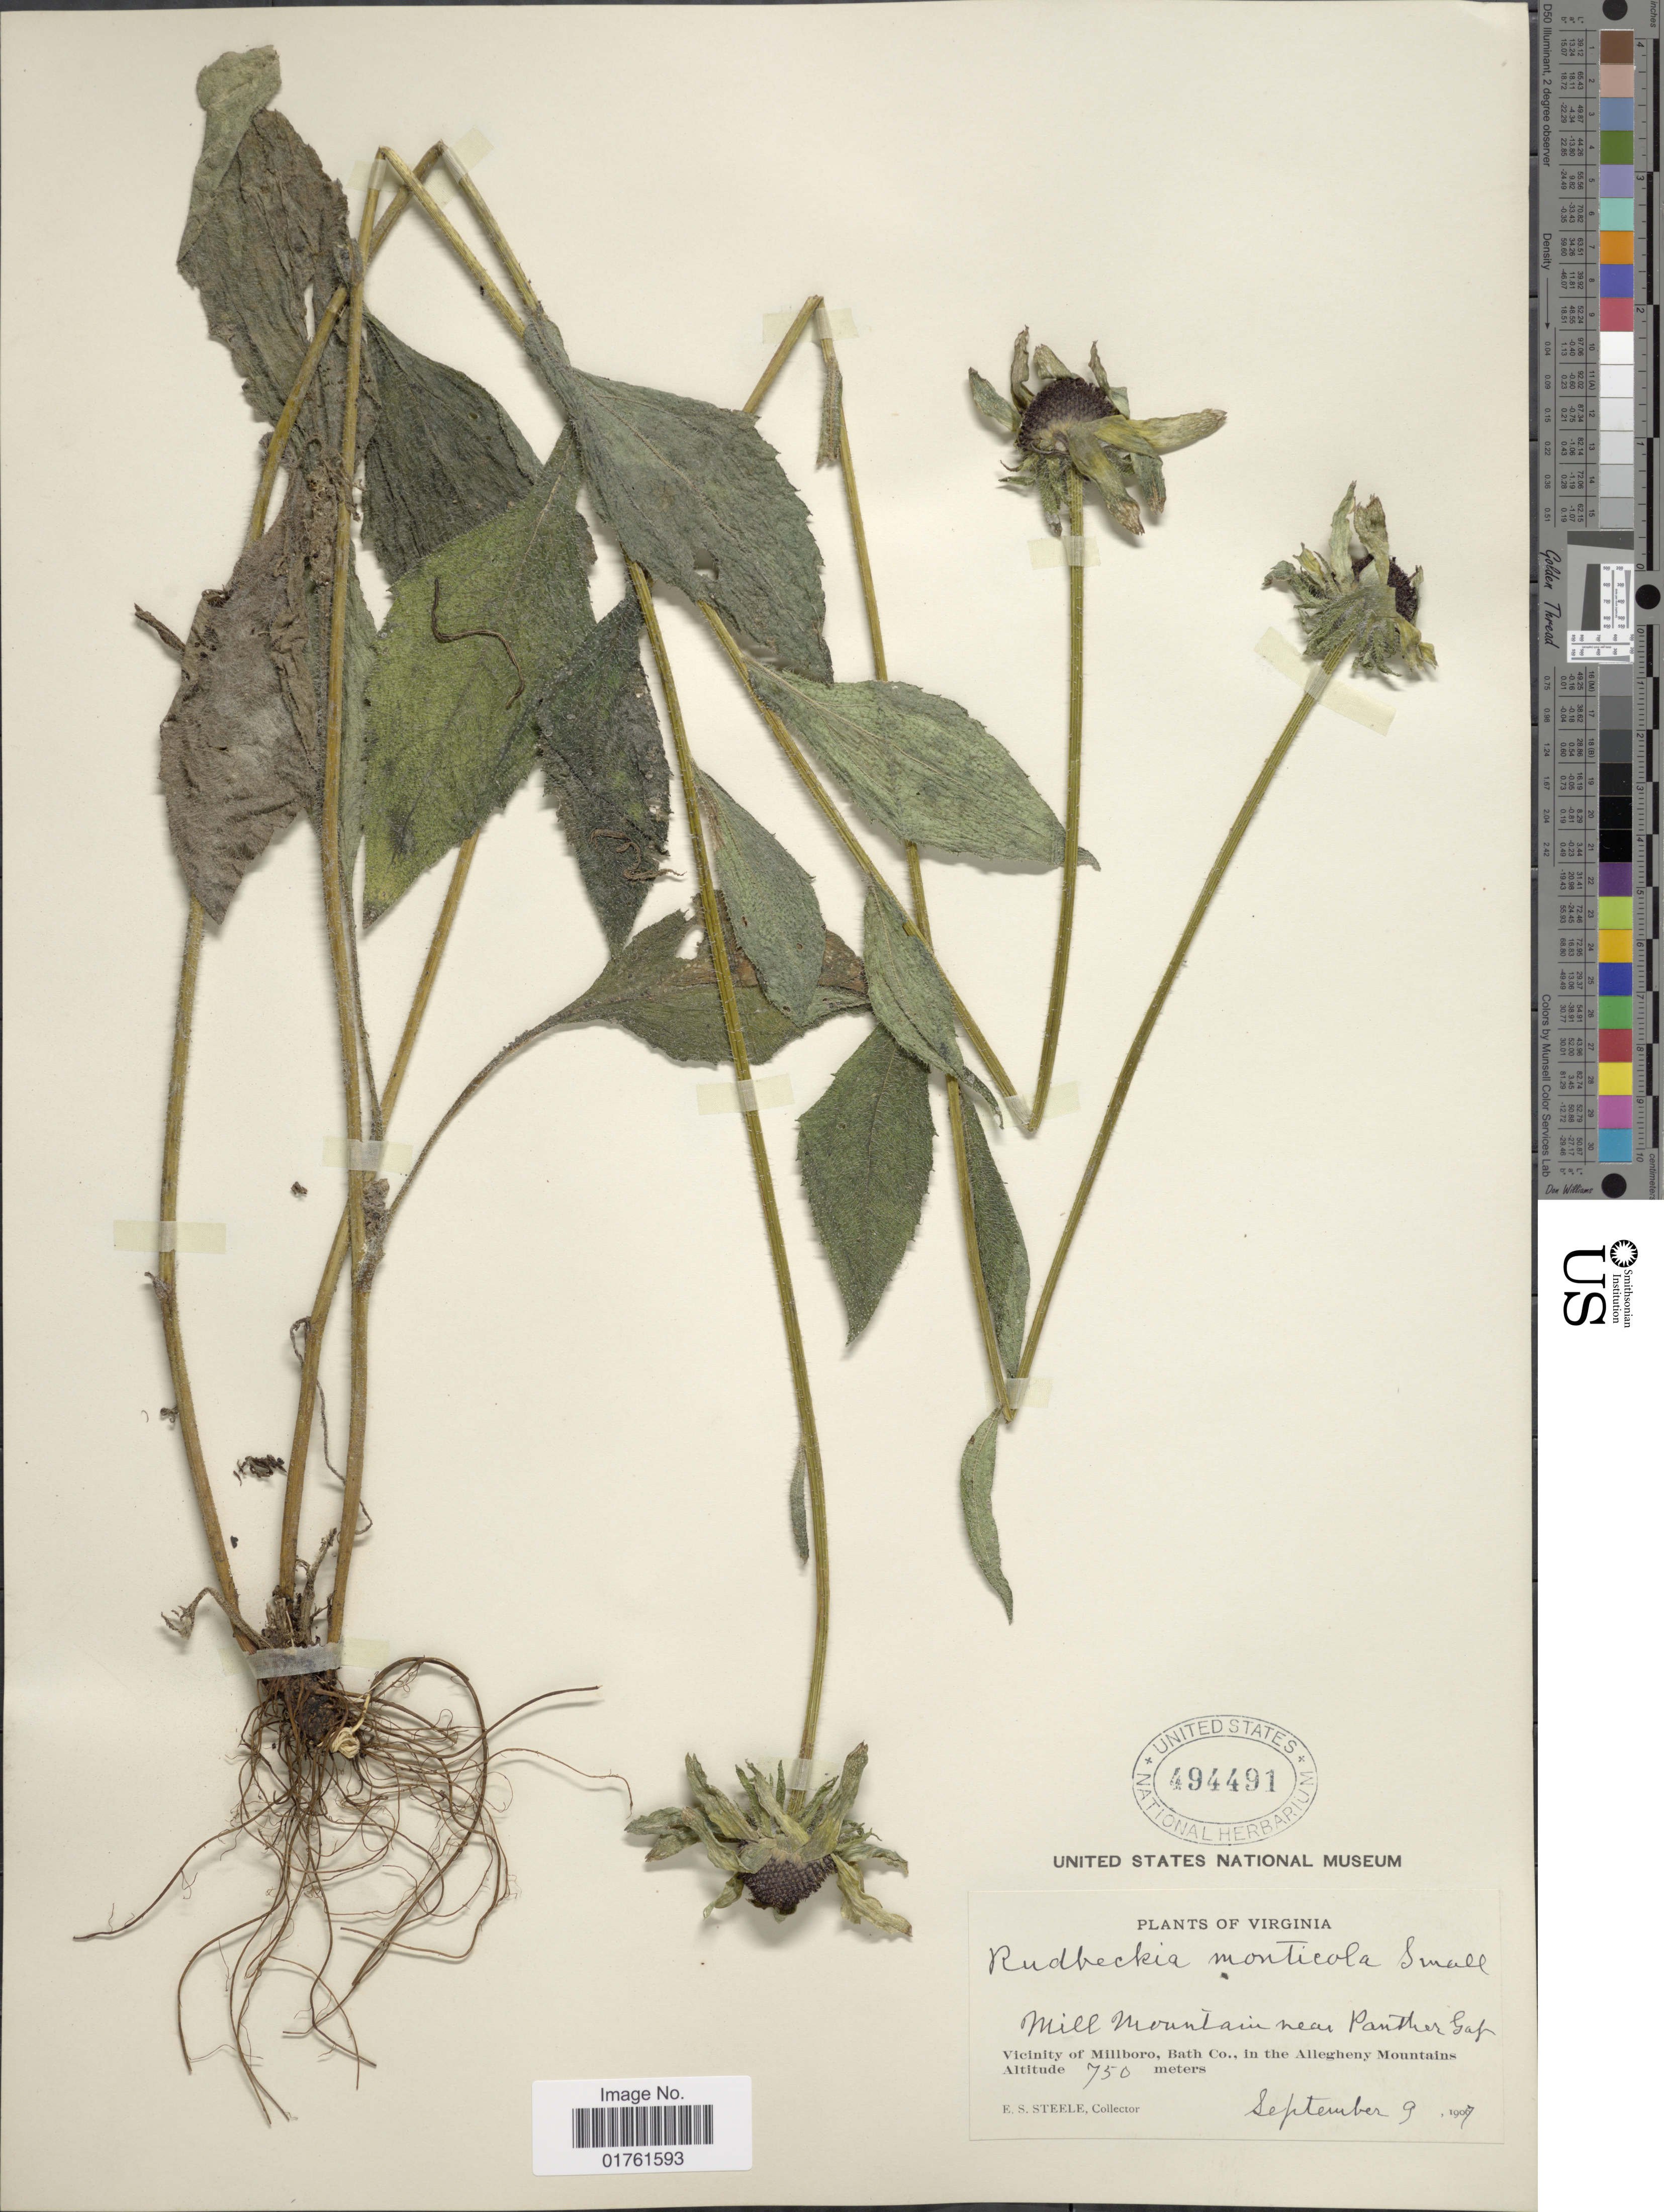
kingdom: Plantae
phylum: Tracheophyta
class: Magnoliopsida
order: Asterales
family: Asteraceae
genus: Rudbeckia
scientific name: Rudbeckia monticola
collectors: E. Steele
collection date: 1907-09-09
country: United States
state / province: Virginia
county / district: Bath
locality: Mill Mountain near Panther Gap, Vicinity of Millboro, Bath Co., in the Allegheny Mountains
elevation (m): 750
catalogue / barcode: US 494491